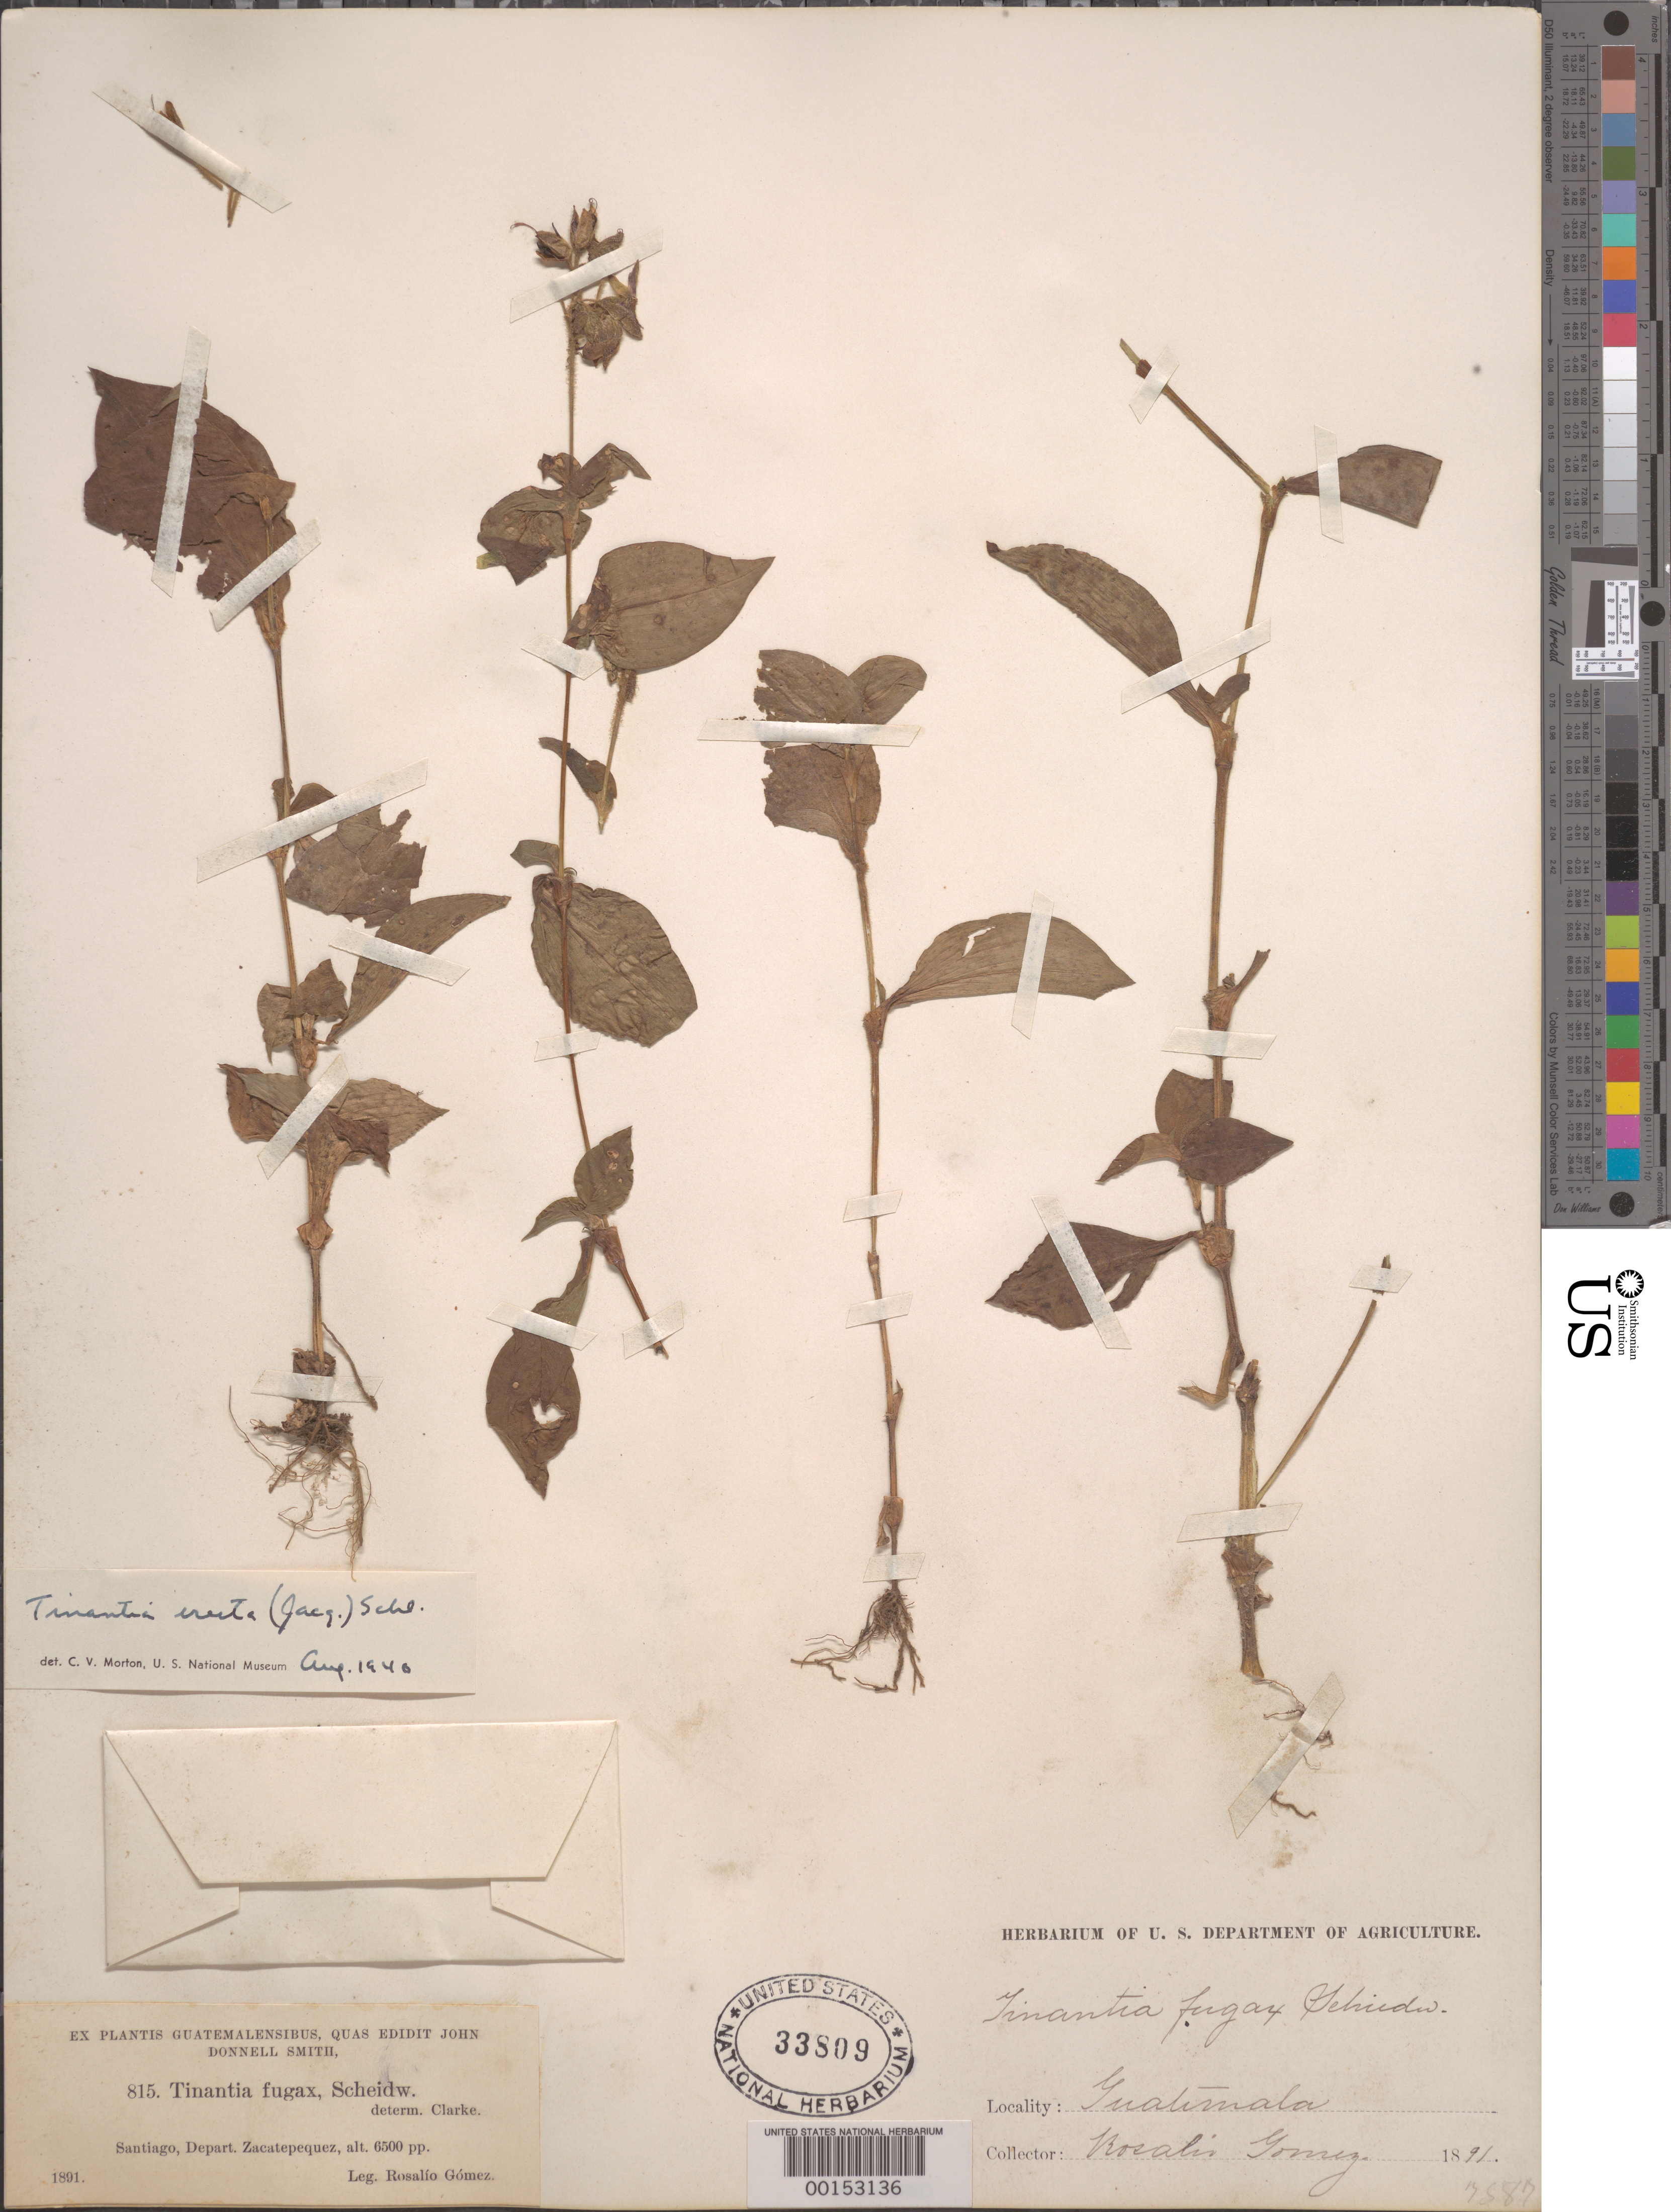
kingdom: Plantae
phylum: Tracheophyta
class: Liliopsida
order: Commelinales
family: Commelinaceae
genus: Tinantia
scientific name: Tinantia erecta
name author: (Jacq.) Fenzl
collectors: R. Gómez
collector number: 815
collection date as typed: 1891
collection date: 1891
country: Guatemala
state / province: Sacatepéquez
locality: Santiago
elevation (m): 1983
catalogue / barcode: US 33809